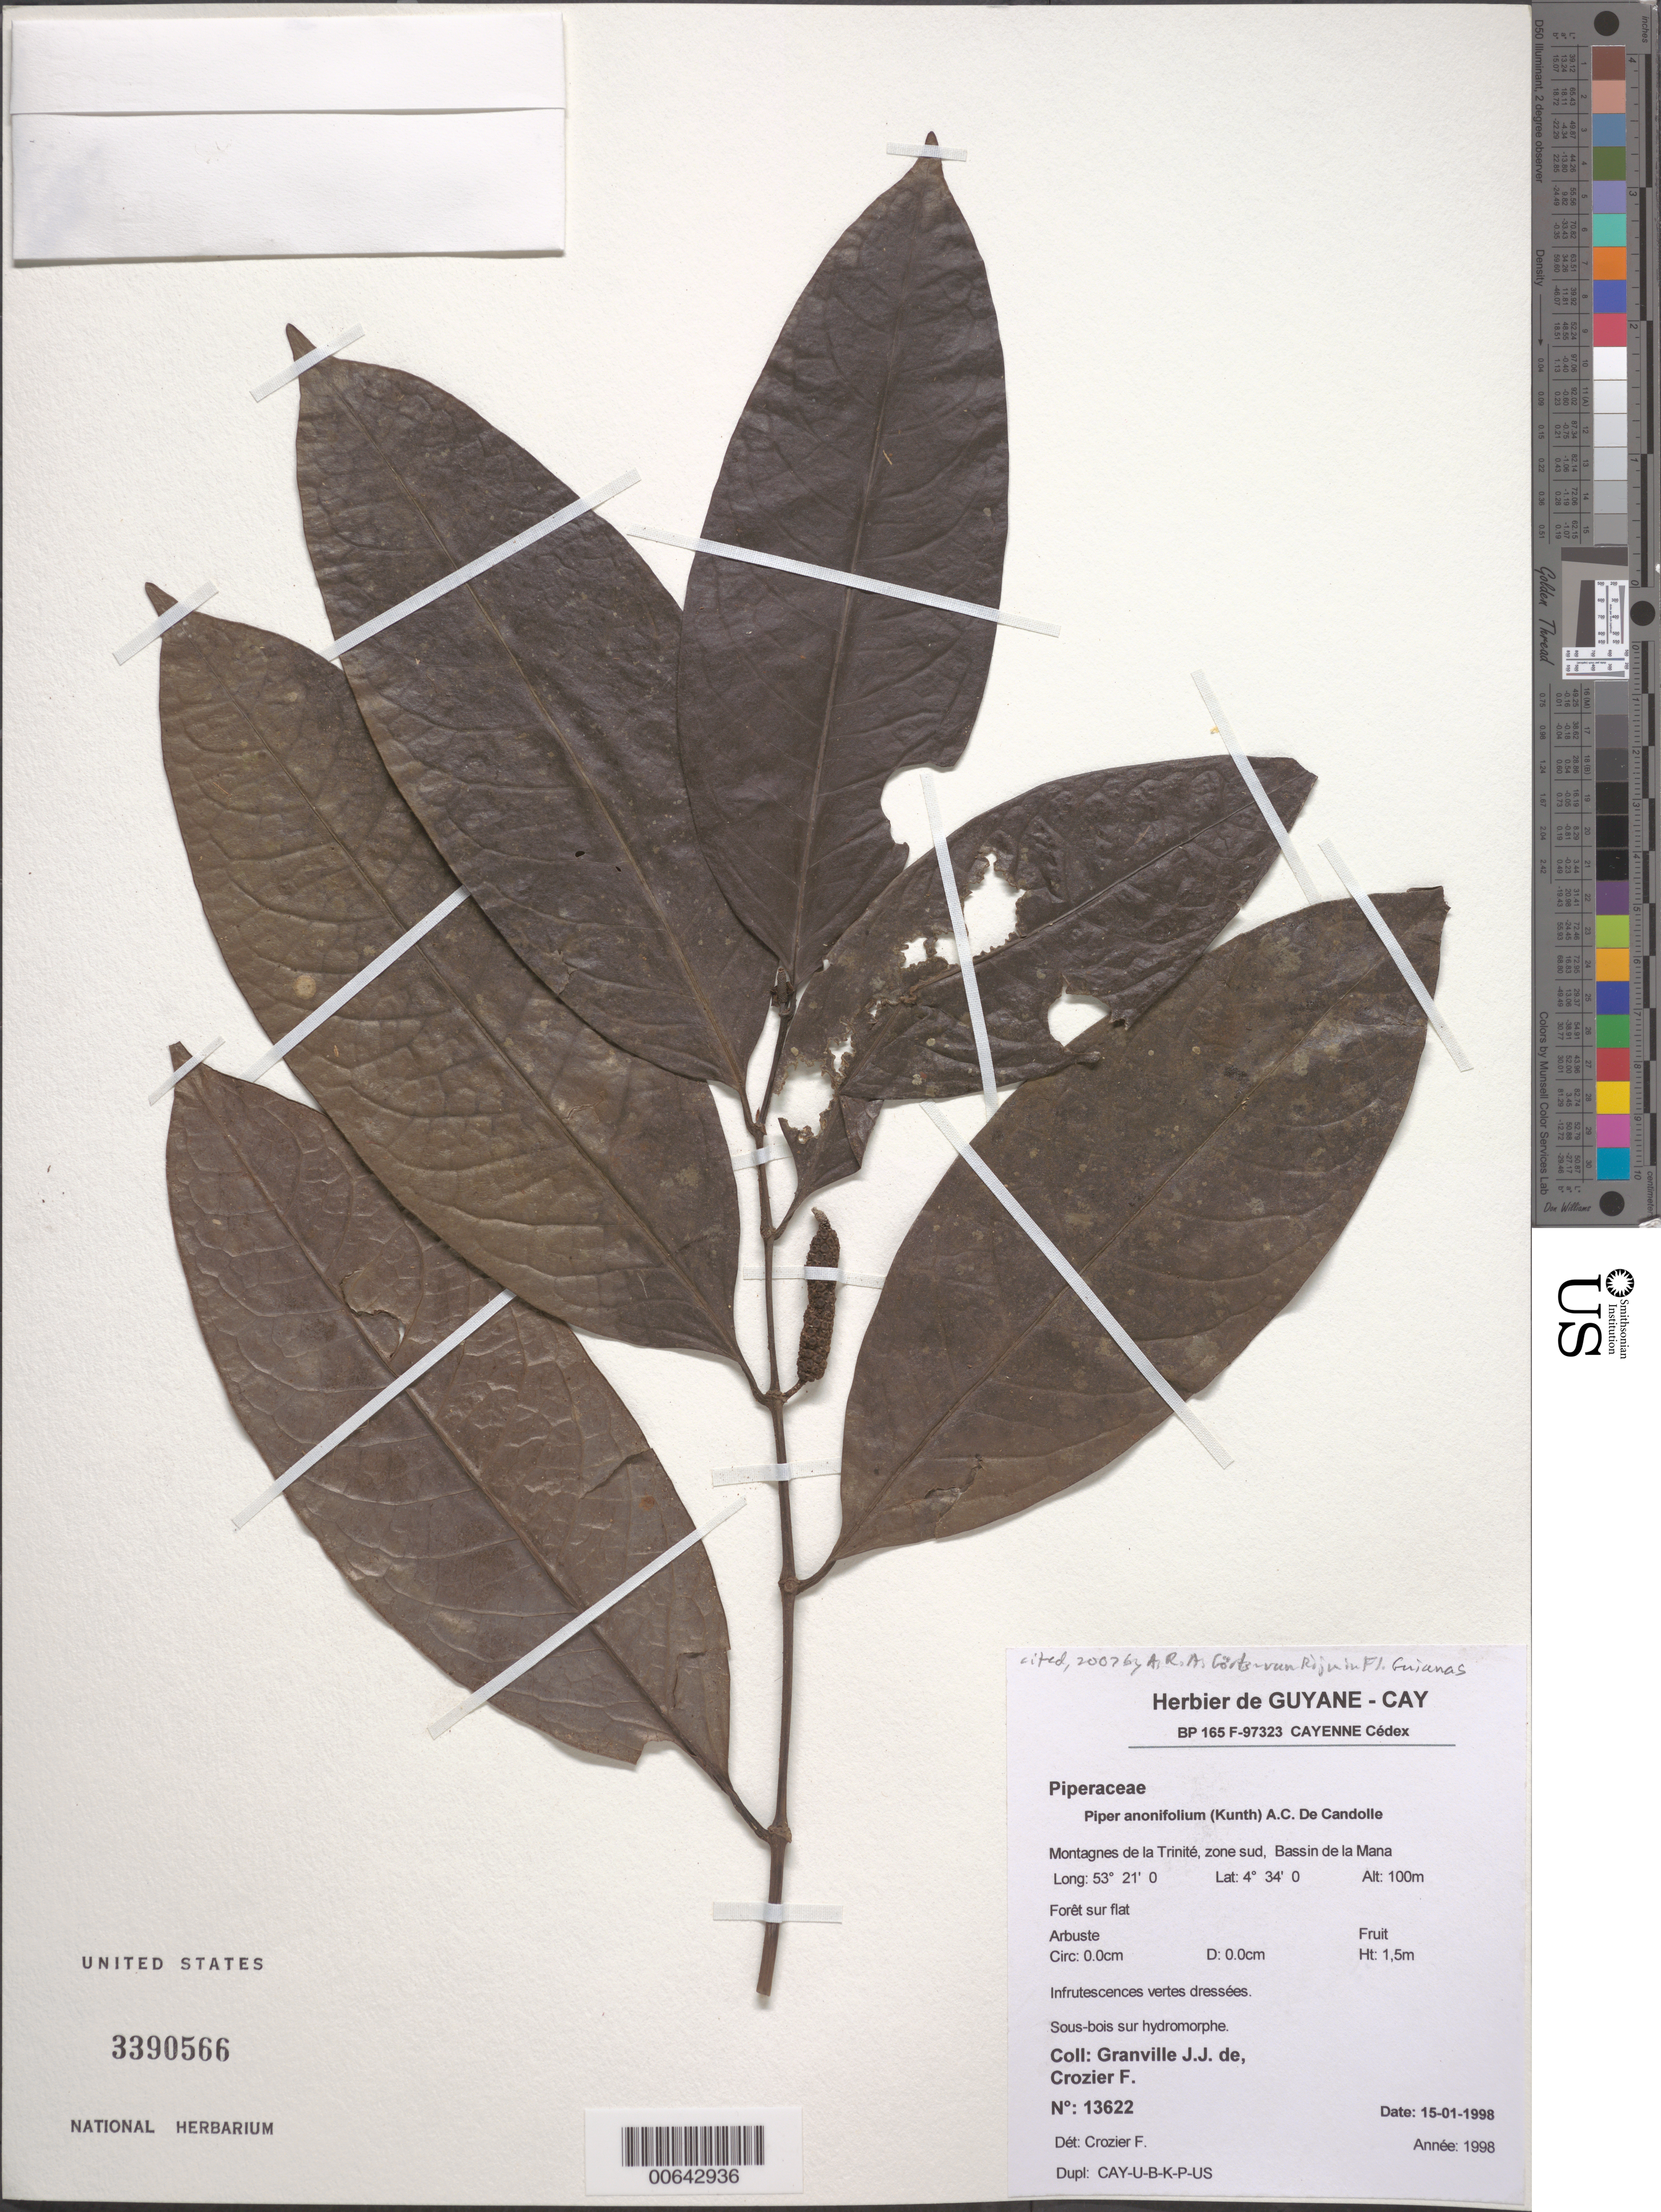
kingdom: Plantae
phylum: Tracheophyta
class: Magnoliopsida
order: Piperales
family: Piperaceae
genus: Piper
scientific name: Piper anonifolium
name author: (Kunth) C. DC.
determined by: Crozier, F.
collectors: J.-J. de Granville & F. Crozier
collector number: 13622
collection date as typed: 15-Jan-98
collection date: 1998-01-15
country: French Guiana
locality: Montagnes de la Trinité, zone sud, Bassin de la Mana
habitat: Forêt sur flat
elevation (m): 100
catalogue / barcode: US 3390566